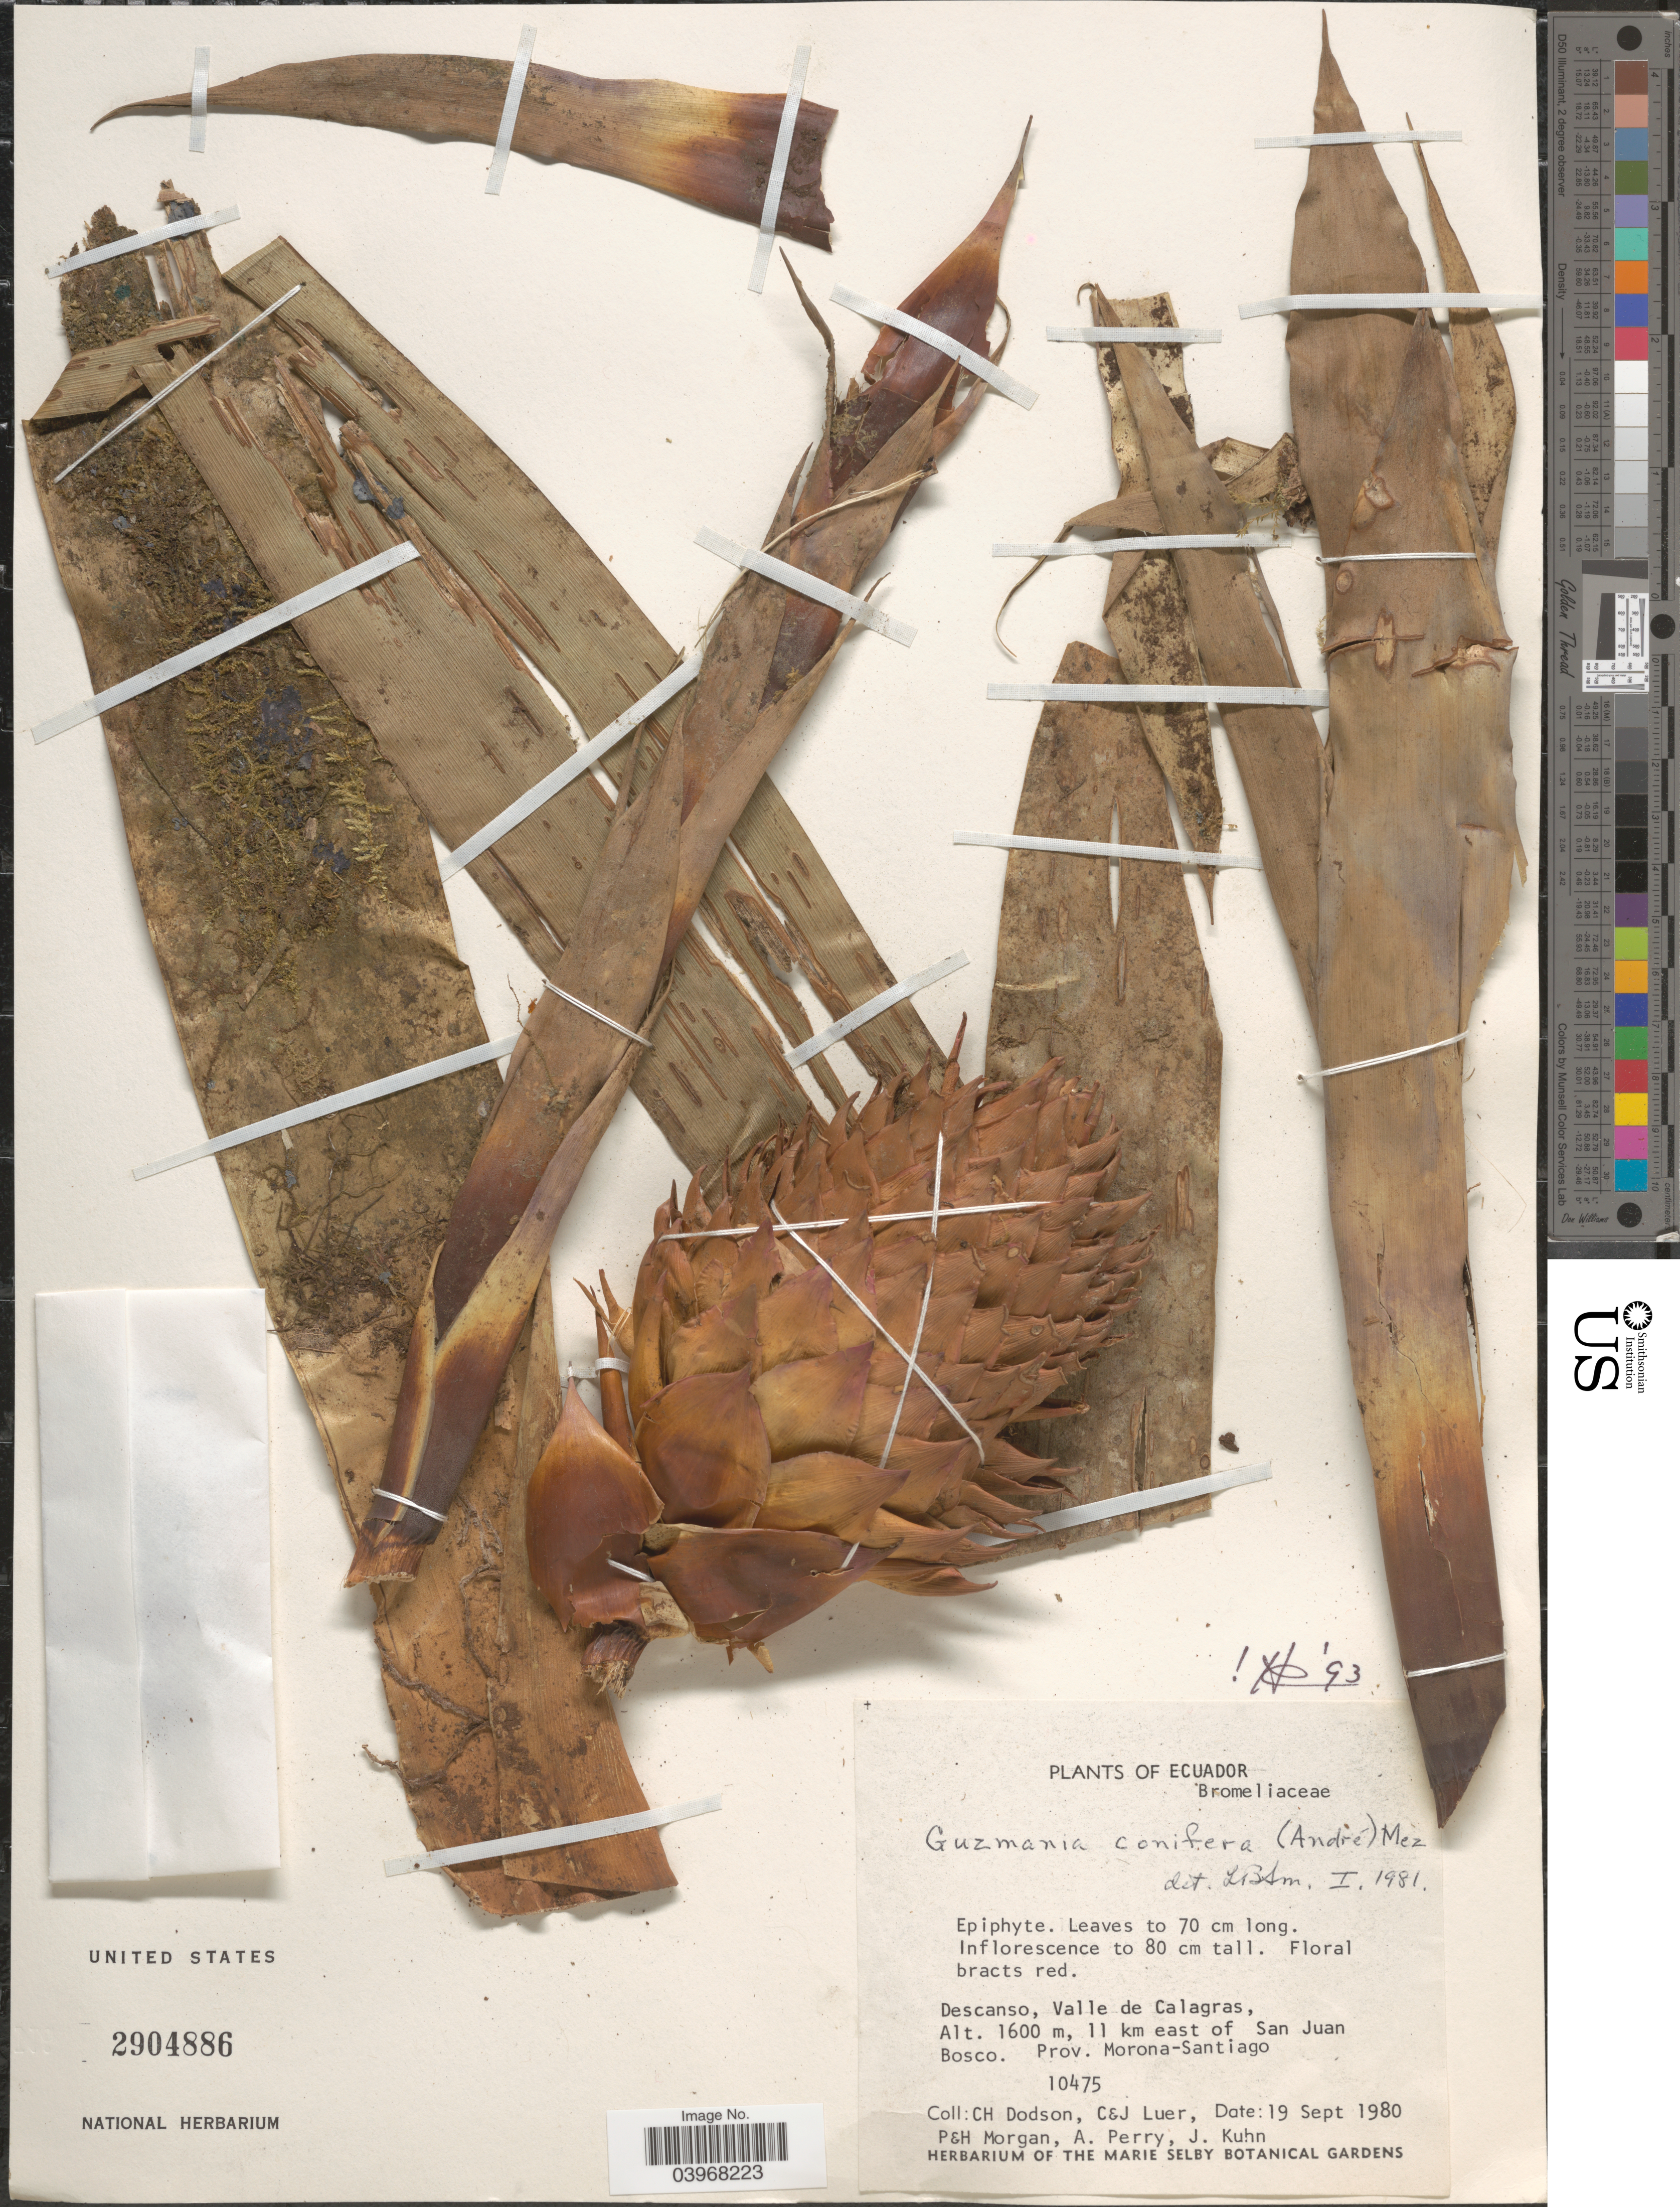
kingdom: Plantae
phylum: Tracheophyta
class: Liliopsida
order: Poales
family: Bromeliaceae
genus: Guzmania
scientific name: Guzmania conifera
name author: (André) André ex Mez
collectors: C. H. Dodson, C. Luer, J. P. Luer, P. Morgan & et al.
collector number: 10475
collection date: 1980-09-19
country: Ecuador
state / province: Morona-Santiago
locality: Descanso, Valle de Calagras, 11 km east of San Juan.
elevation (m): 1600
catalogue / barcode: US 2904886